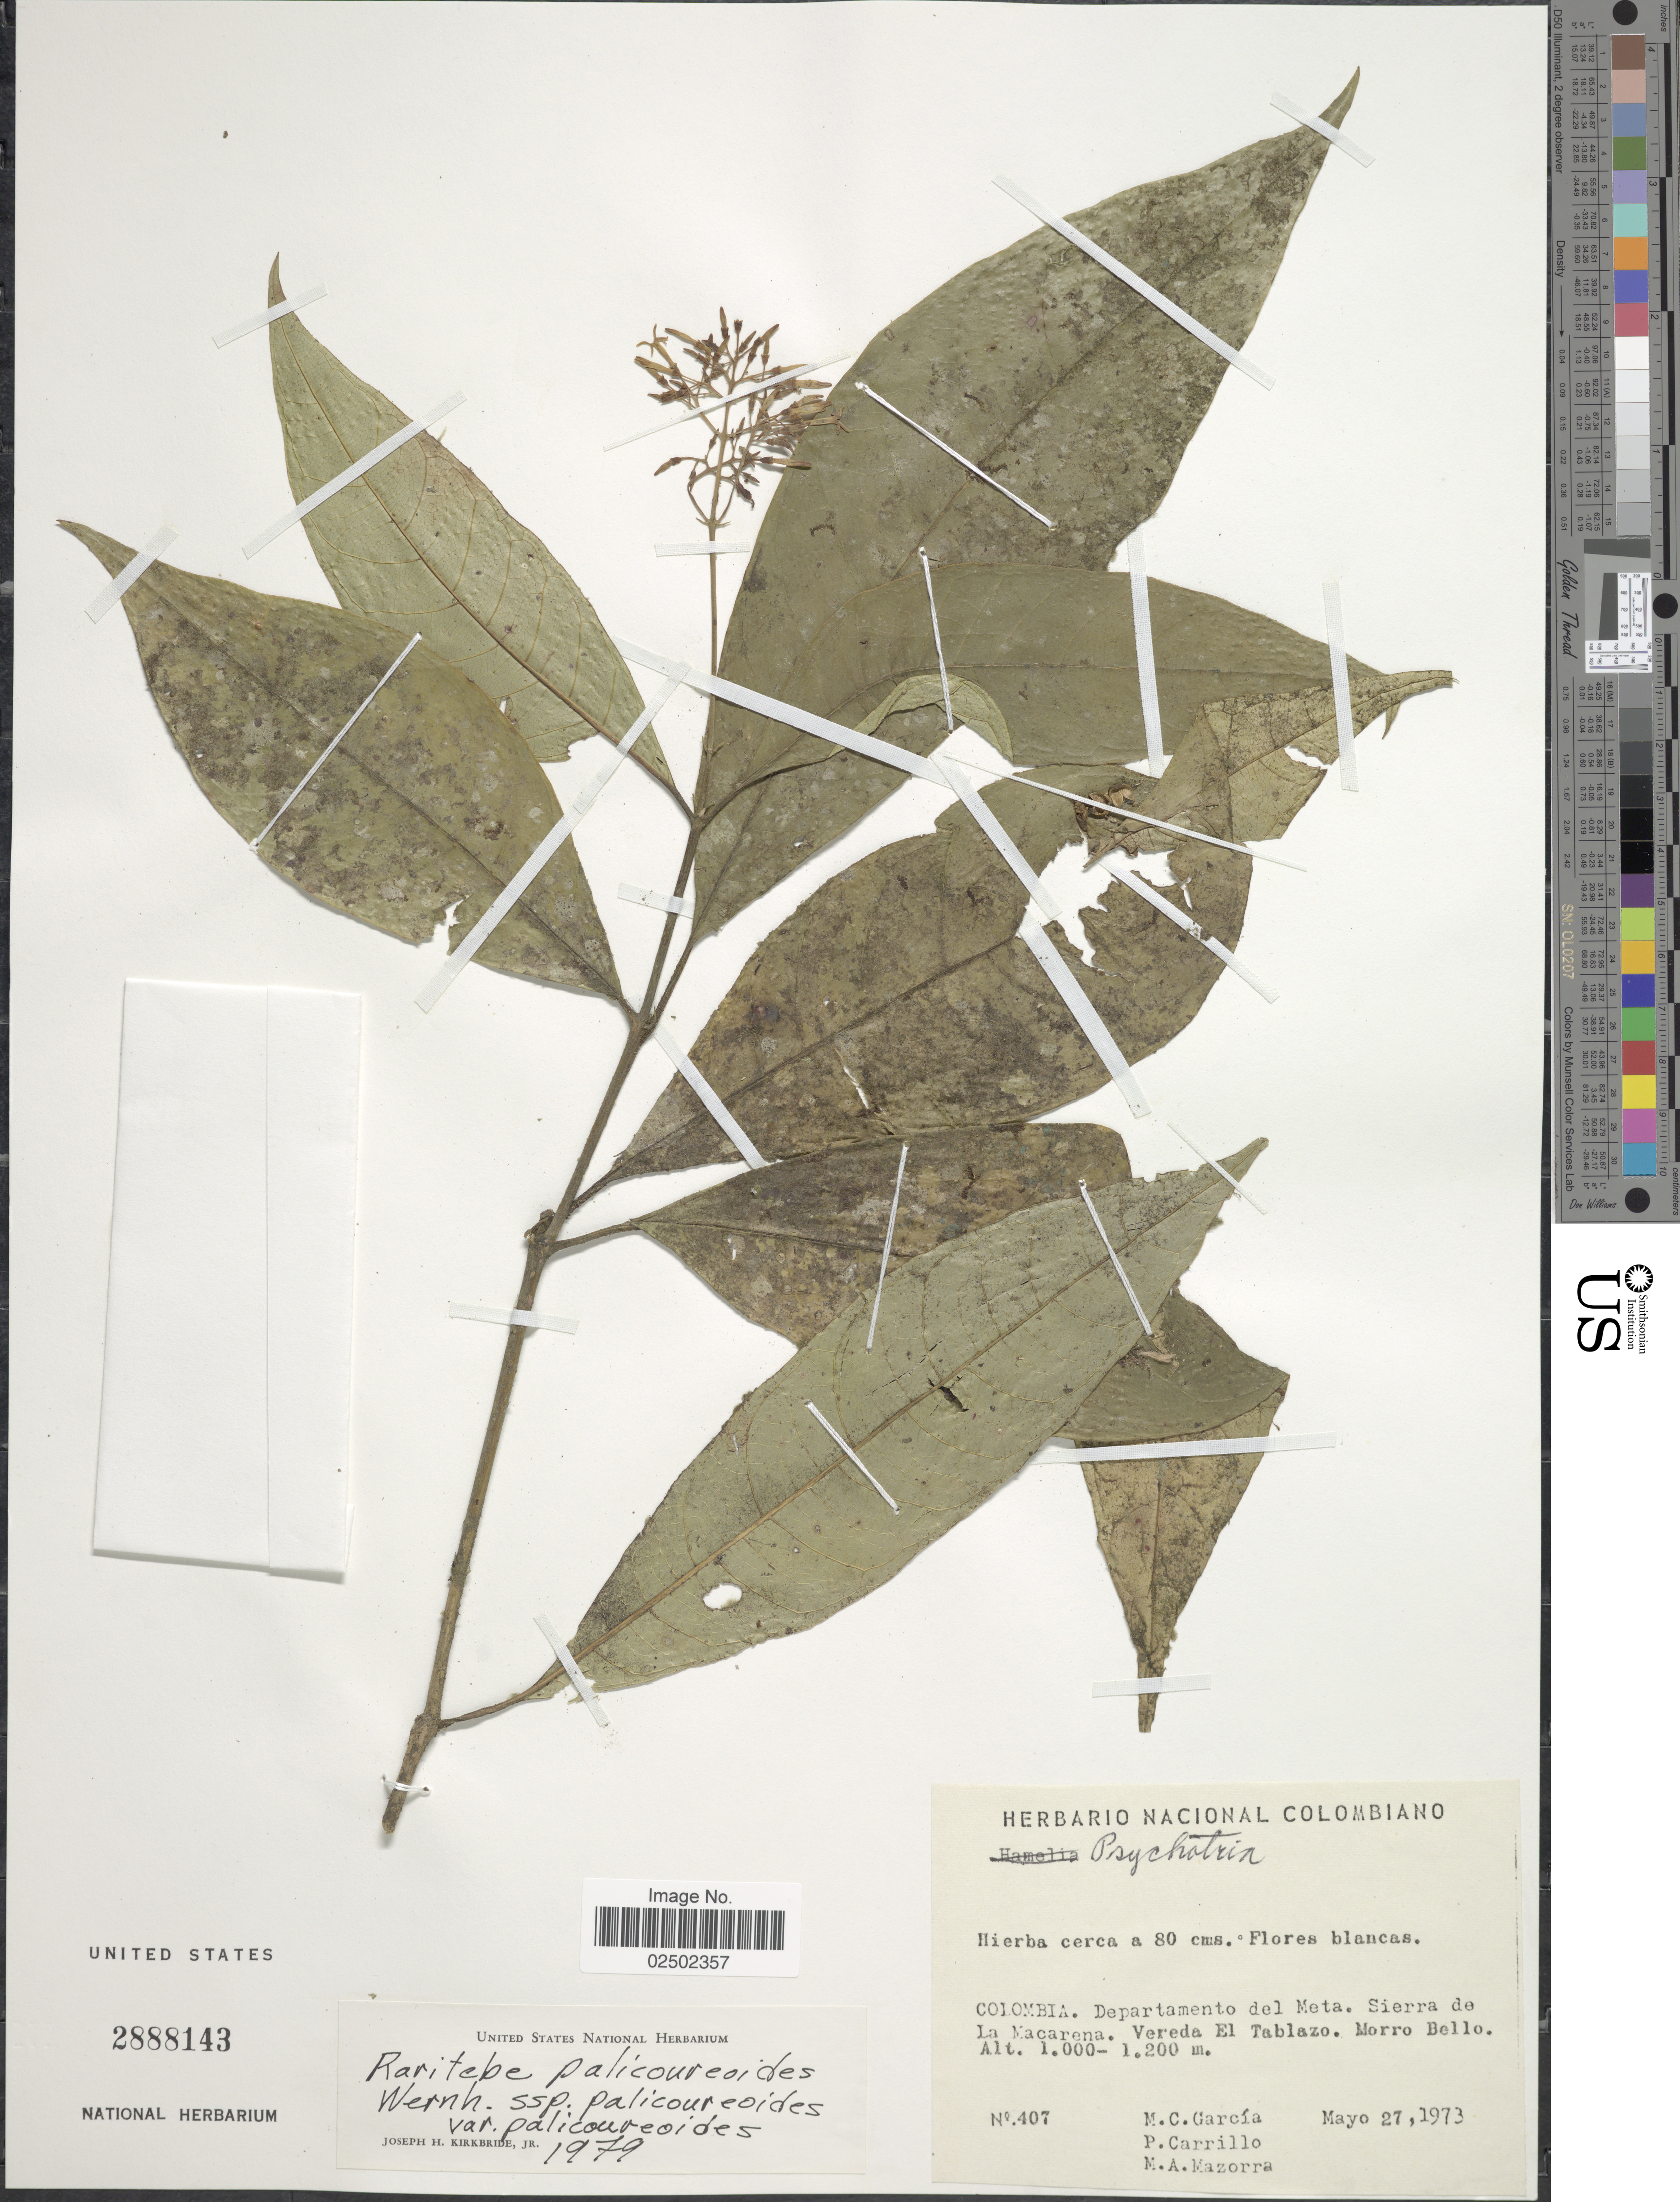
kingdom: Plantae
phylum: Tracheophyta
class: Magnoliopsida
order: Gentianales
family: Rubiaceae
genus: Raritebe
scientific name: Raritebe palicoureoides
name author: Wernham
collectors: M. C. García, P. Carrillo & M. Mazorra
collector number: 407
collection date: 1973-05-27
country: Colombia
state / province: Meta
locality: Sierra de La Macarena. Vereda El Tablazo.. Morro Bello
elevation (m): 1000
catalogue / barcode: US 2888143